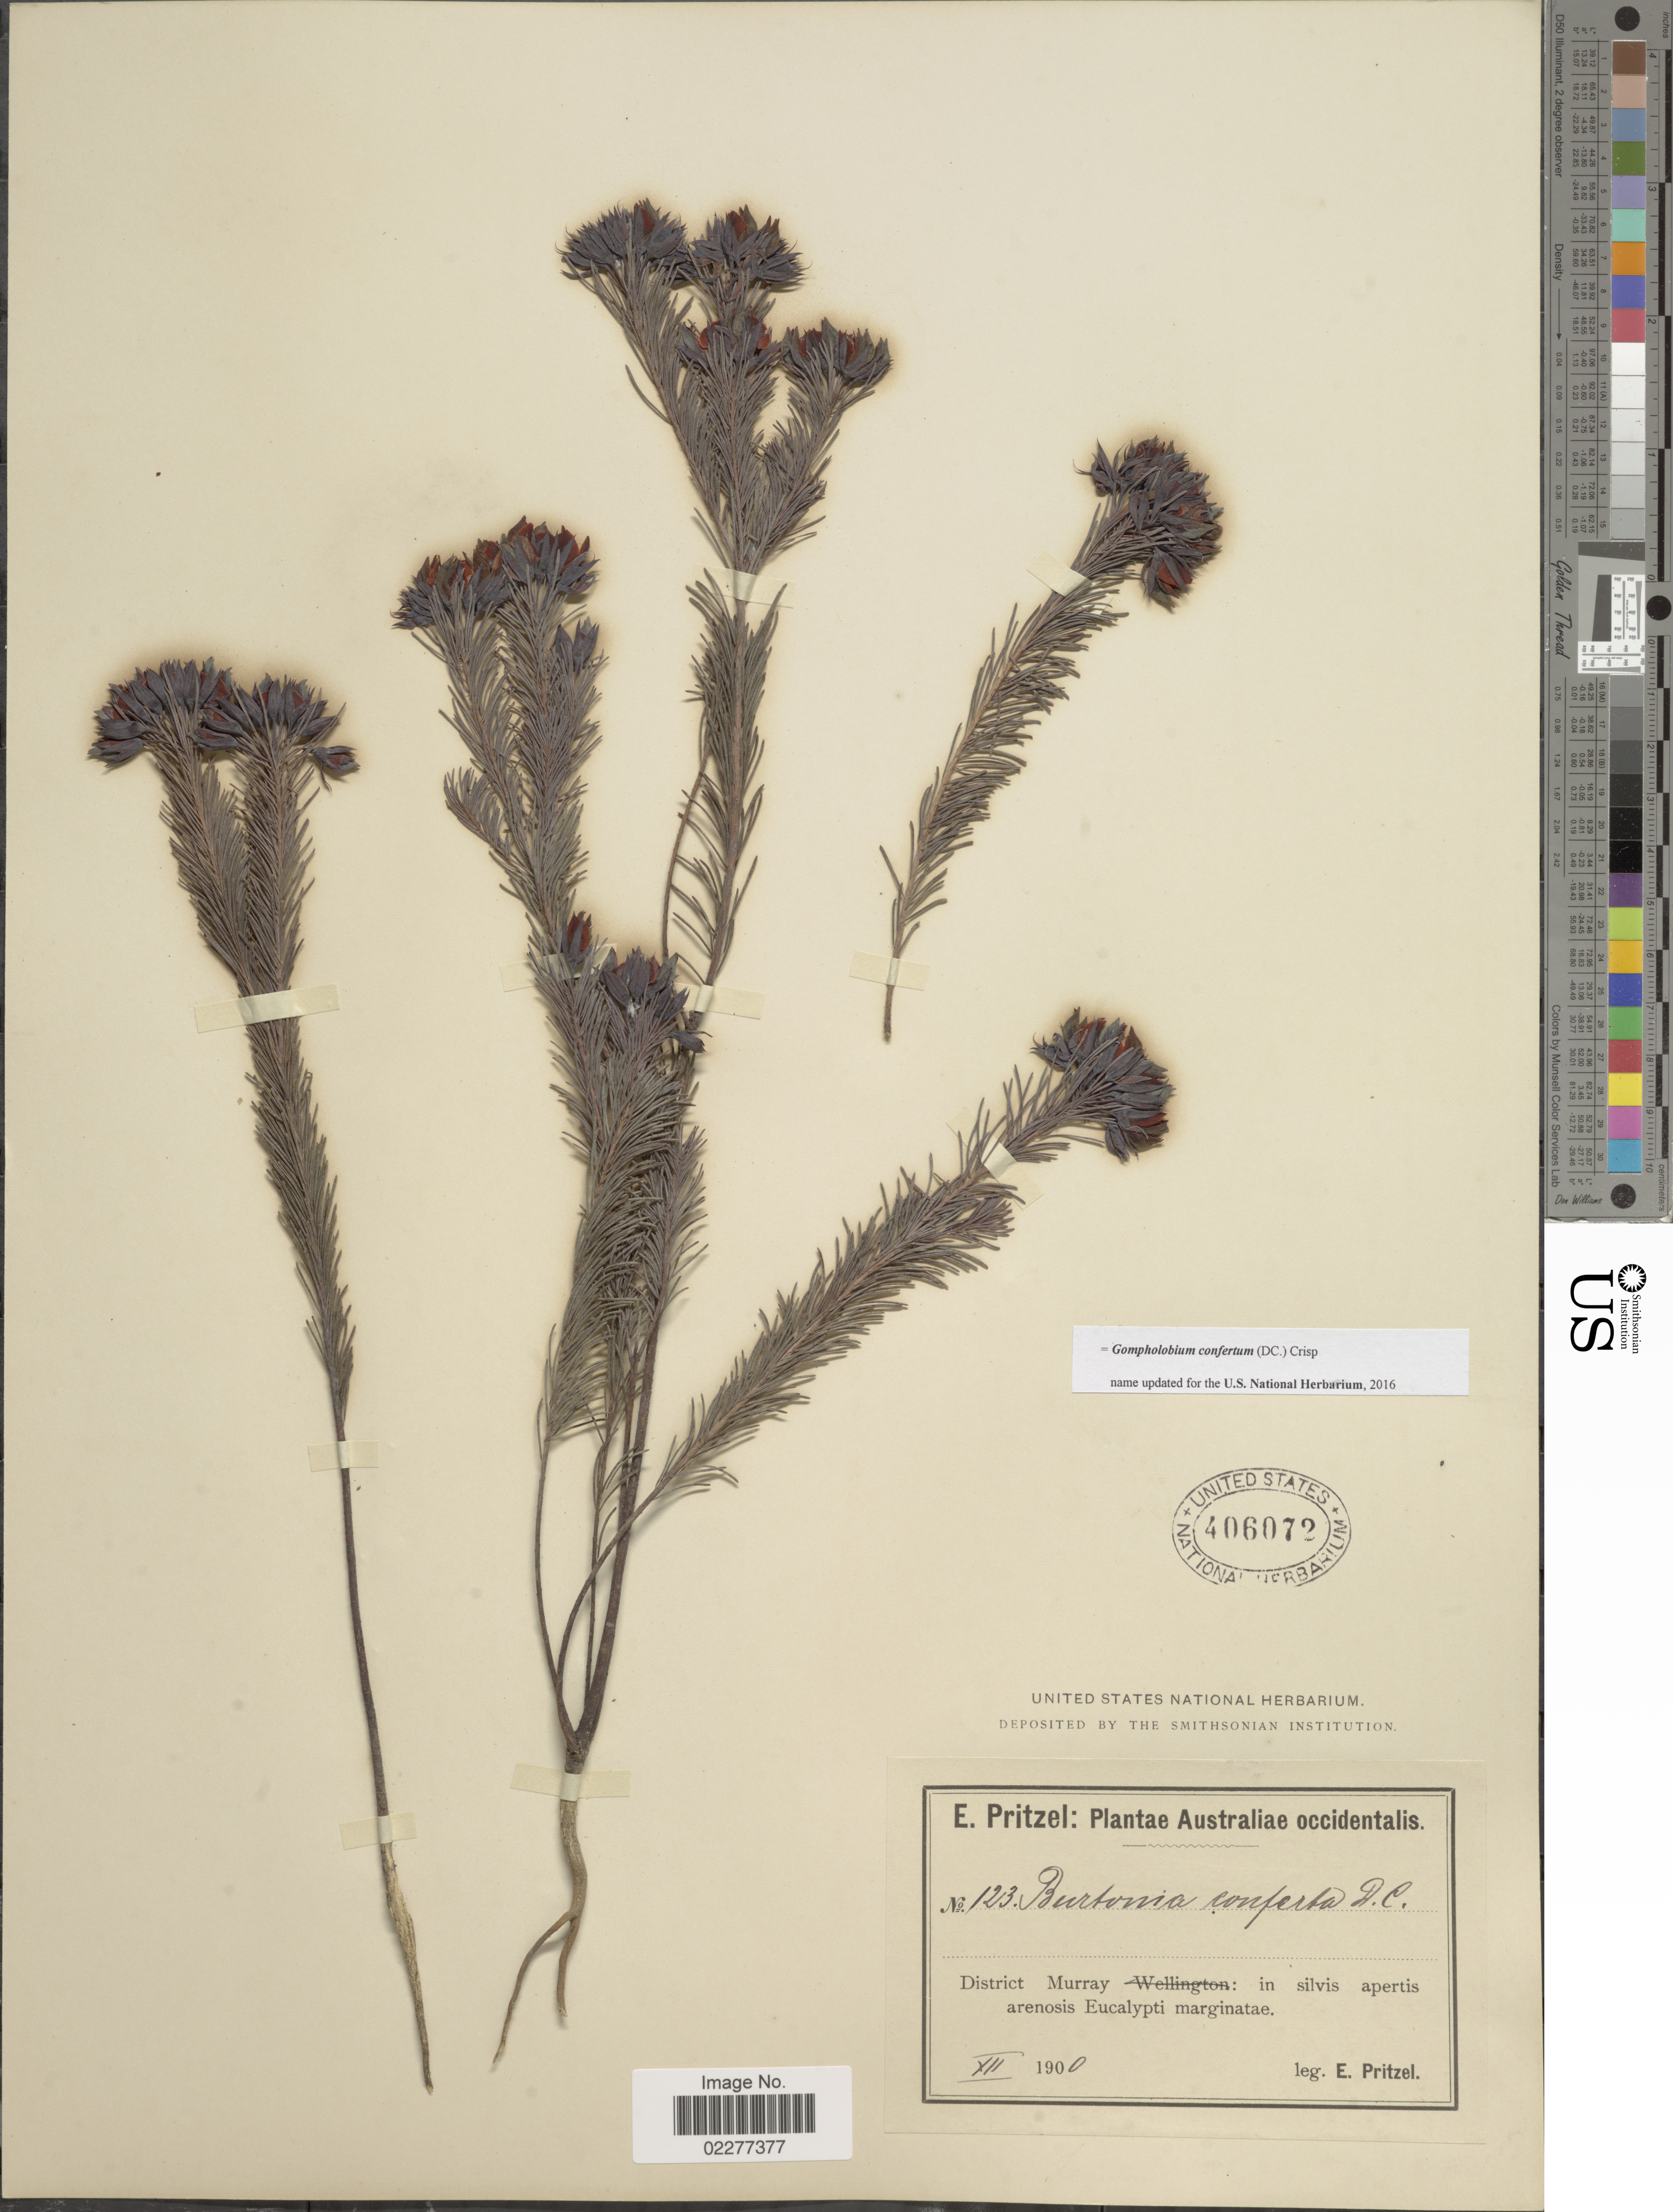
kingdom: Plantae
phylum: Tracheophyta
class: Magnoliopsida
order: Fabales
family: Fabaceae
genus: Gompholobium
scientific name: Gompholobium confertum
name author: (DC.) Crisp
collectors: E. G. Pritzel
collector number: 123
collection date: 1900-12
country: Australia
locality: District Murray: in silvis apertis arenosis Eucalypti marginatae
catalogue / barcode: US 406072